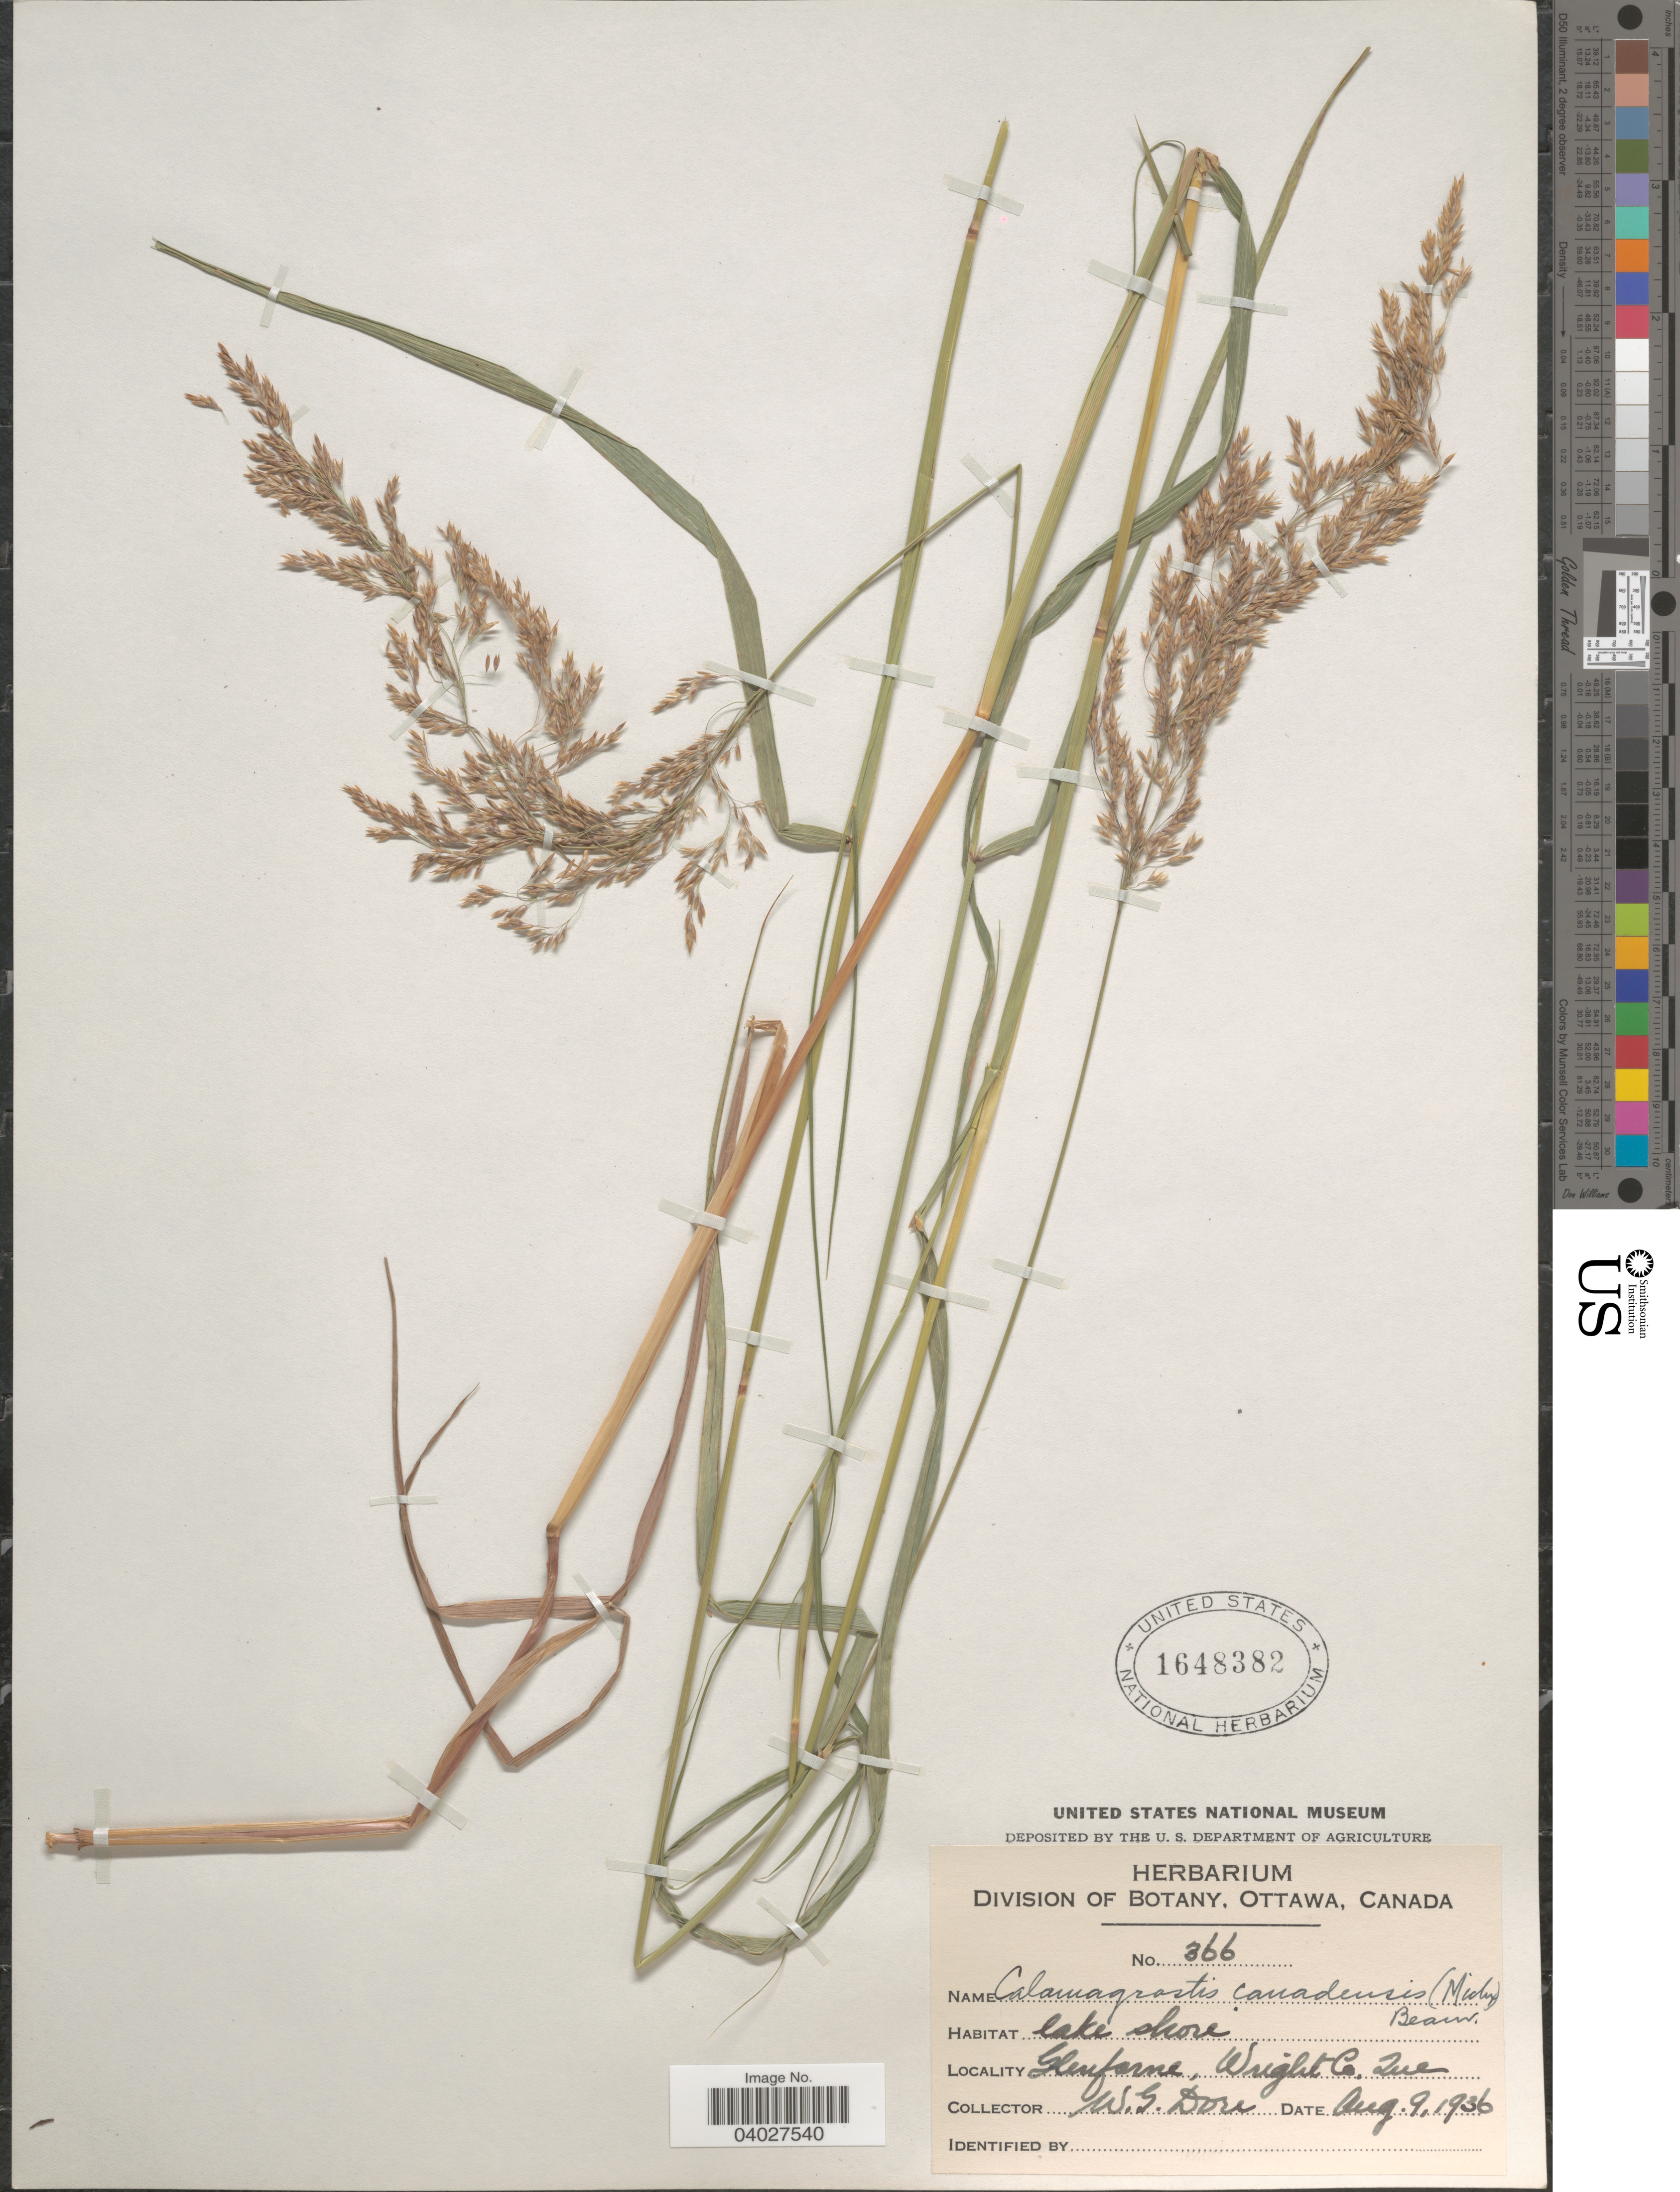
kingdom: Plantae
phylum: Tracheophyta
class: Liliopsida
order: Poales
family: Poaceae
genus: Calamagrostis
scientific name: Calamagrostis canadensis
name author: (Michx.) P. Beauv.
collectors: W. Dore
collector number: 366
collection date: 1936-08-09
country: Canada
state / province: Quebec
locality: Glenfarne, Wright Co.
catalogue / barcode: US 1648382